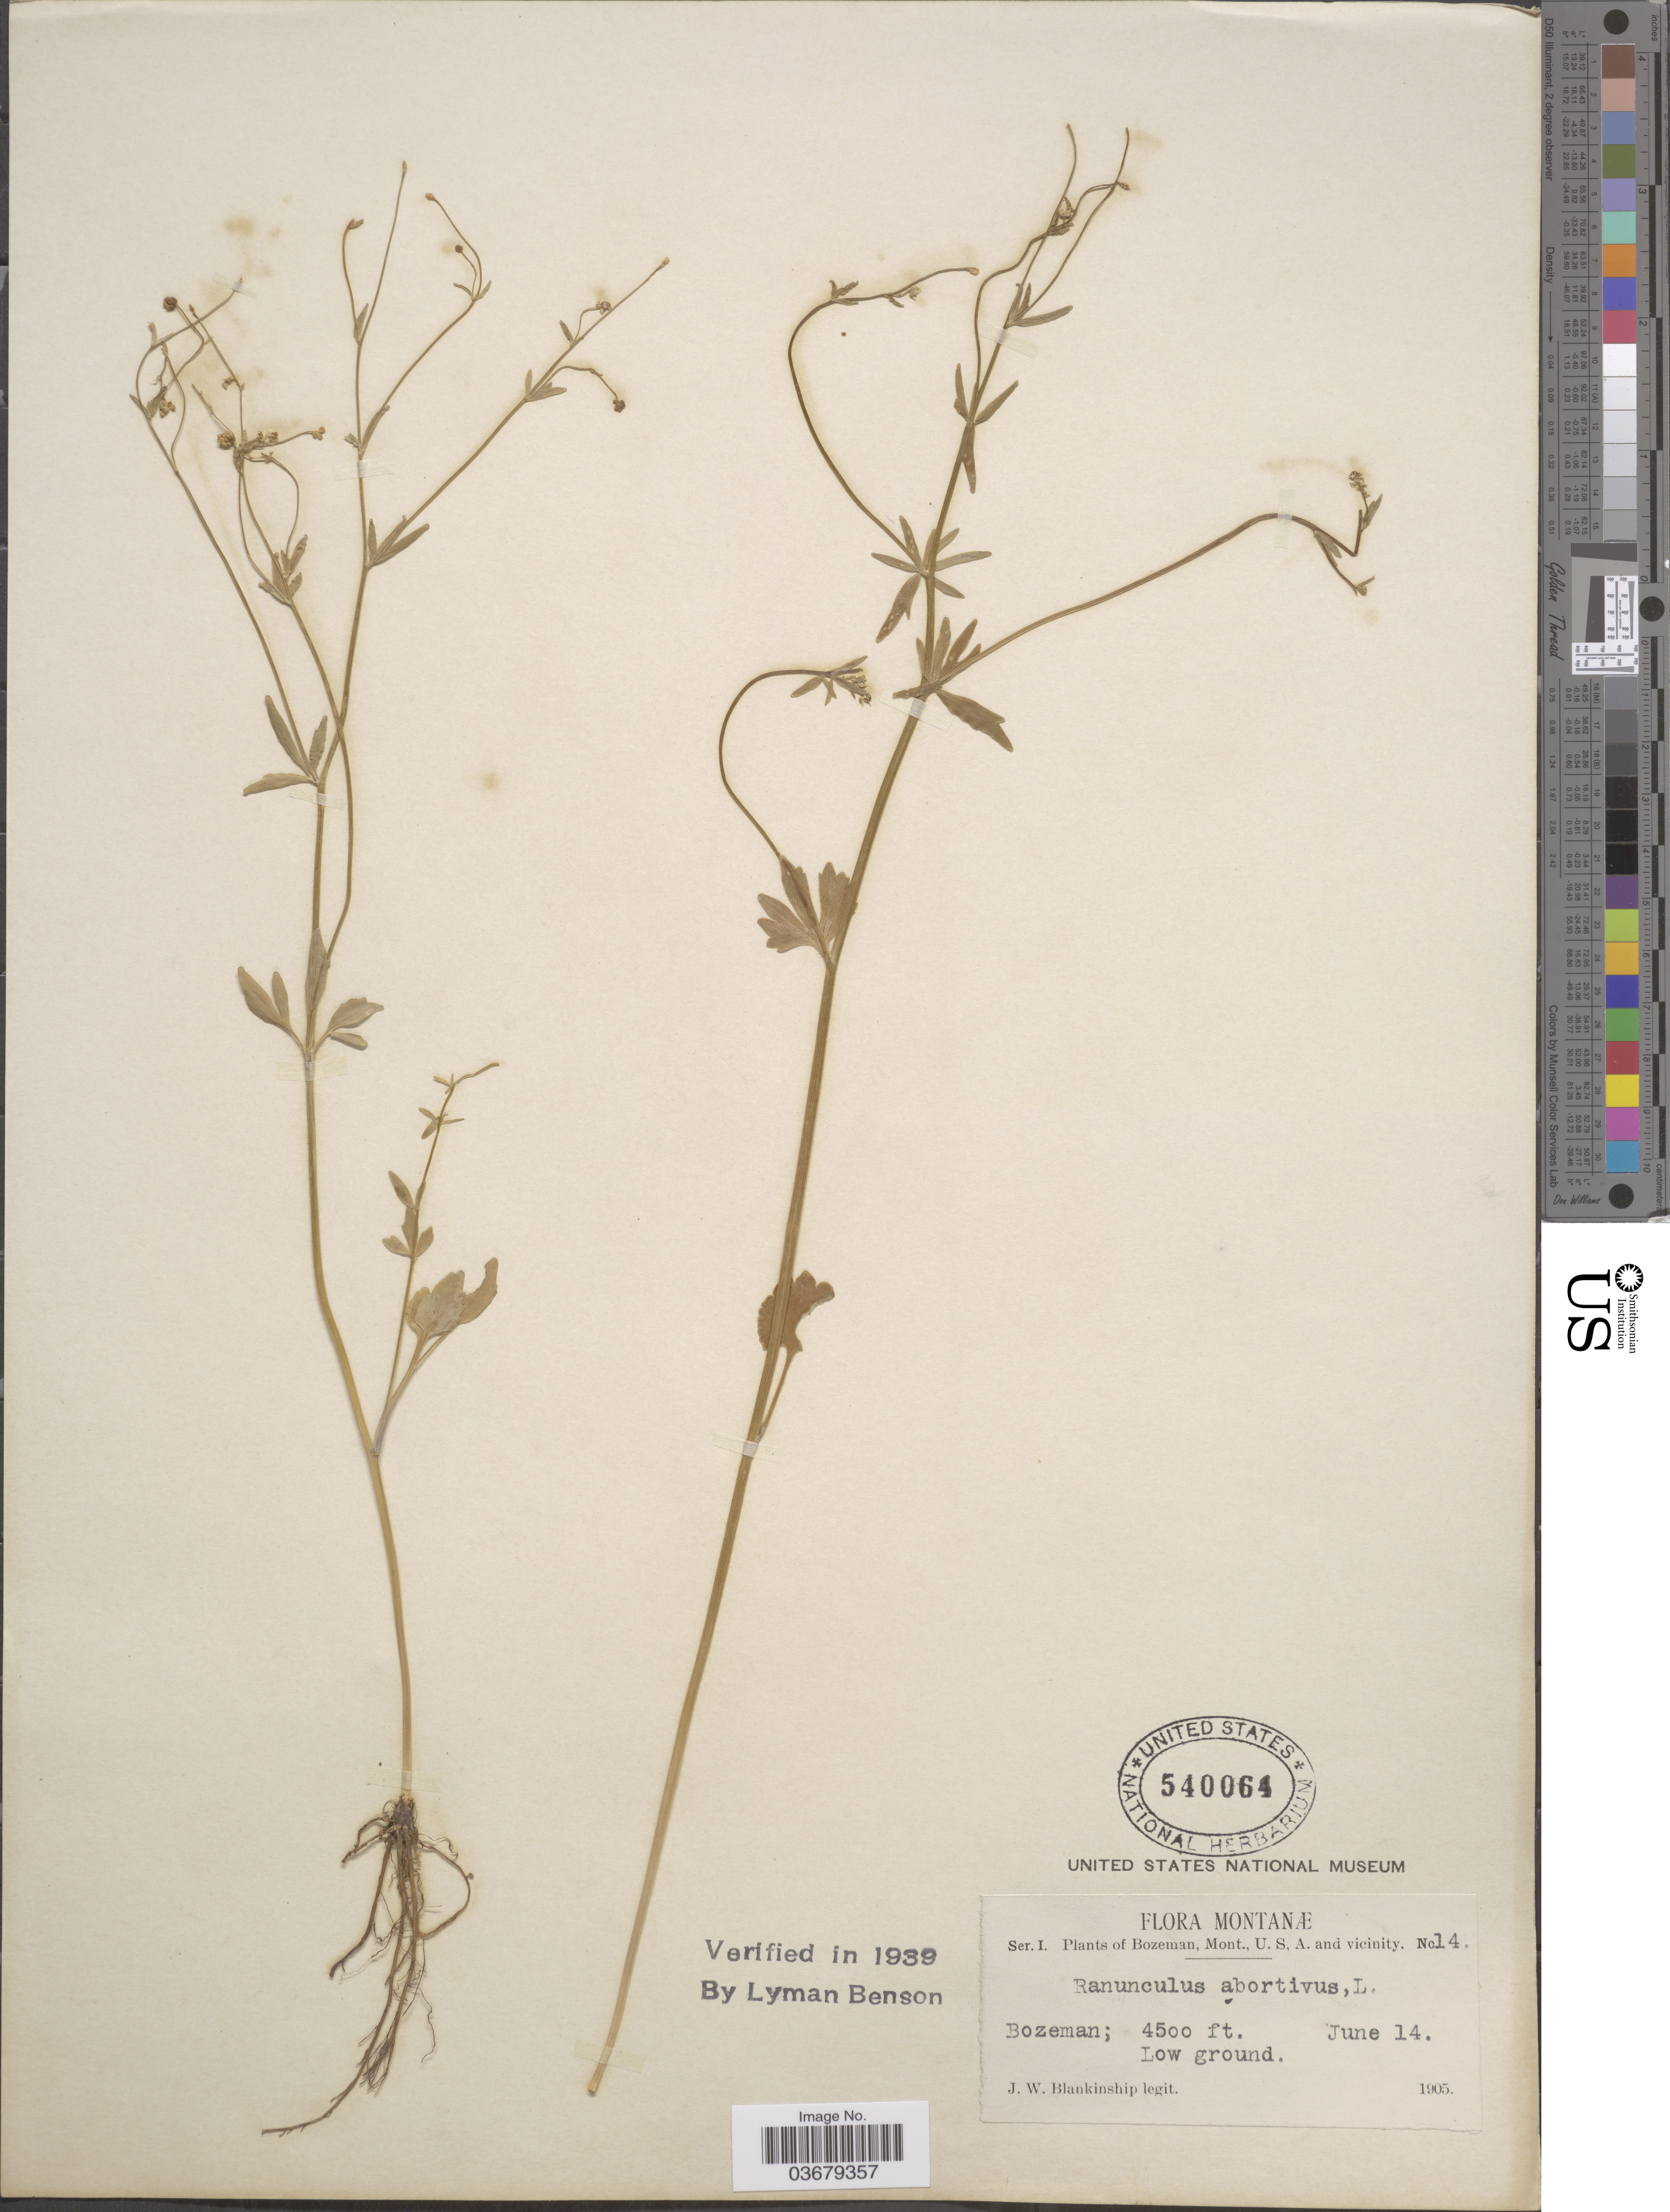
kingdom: Plantae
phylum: Tracheophyta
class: Magnoliopsida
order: Ranunculales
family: Ranunculaceae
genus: Ranunculus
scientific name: Ranunculus abortivus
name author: L.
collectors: J. W. Blankinship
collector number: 14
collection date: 1905-06-14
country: United States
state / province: Montana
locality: Bozeman.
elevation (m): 1372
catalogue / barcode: US 540064